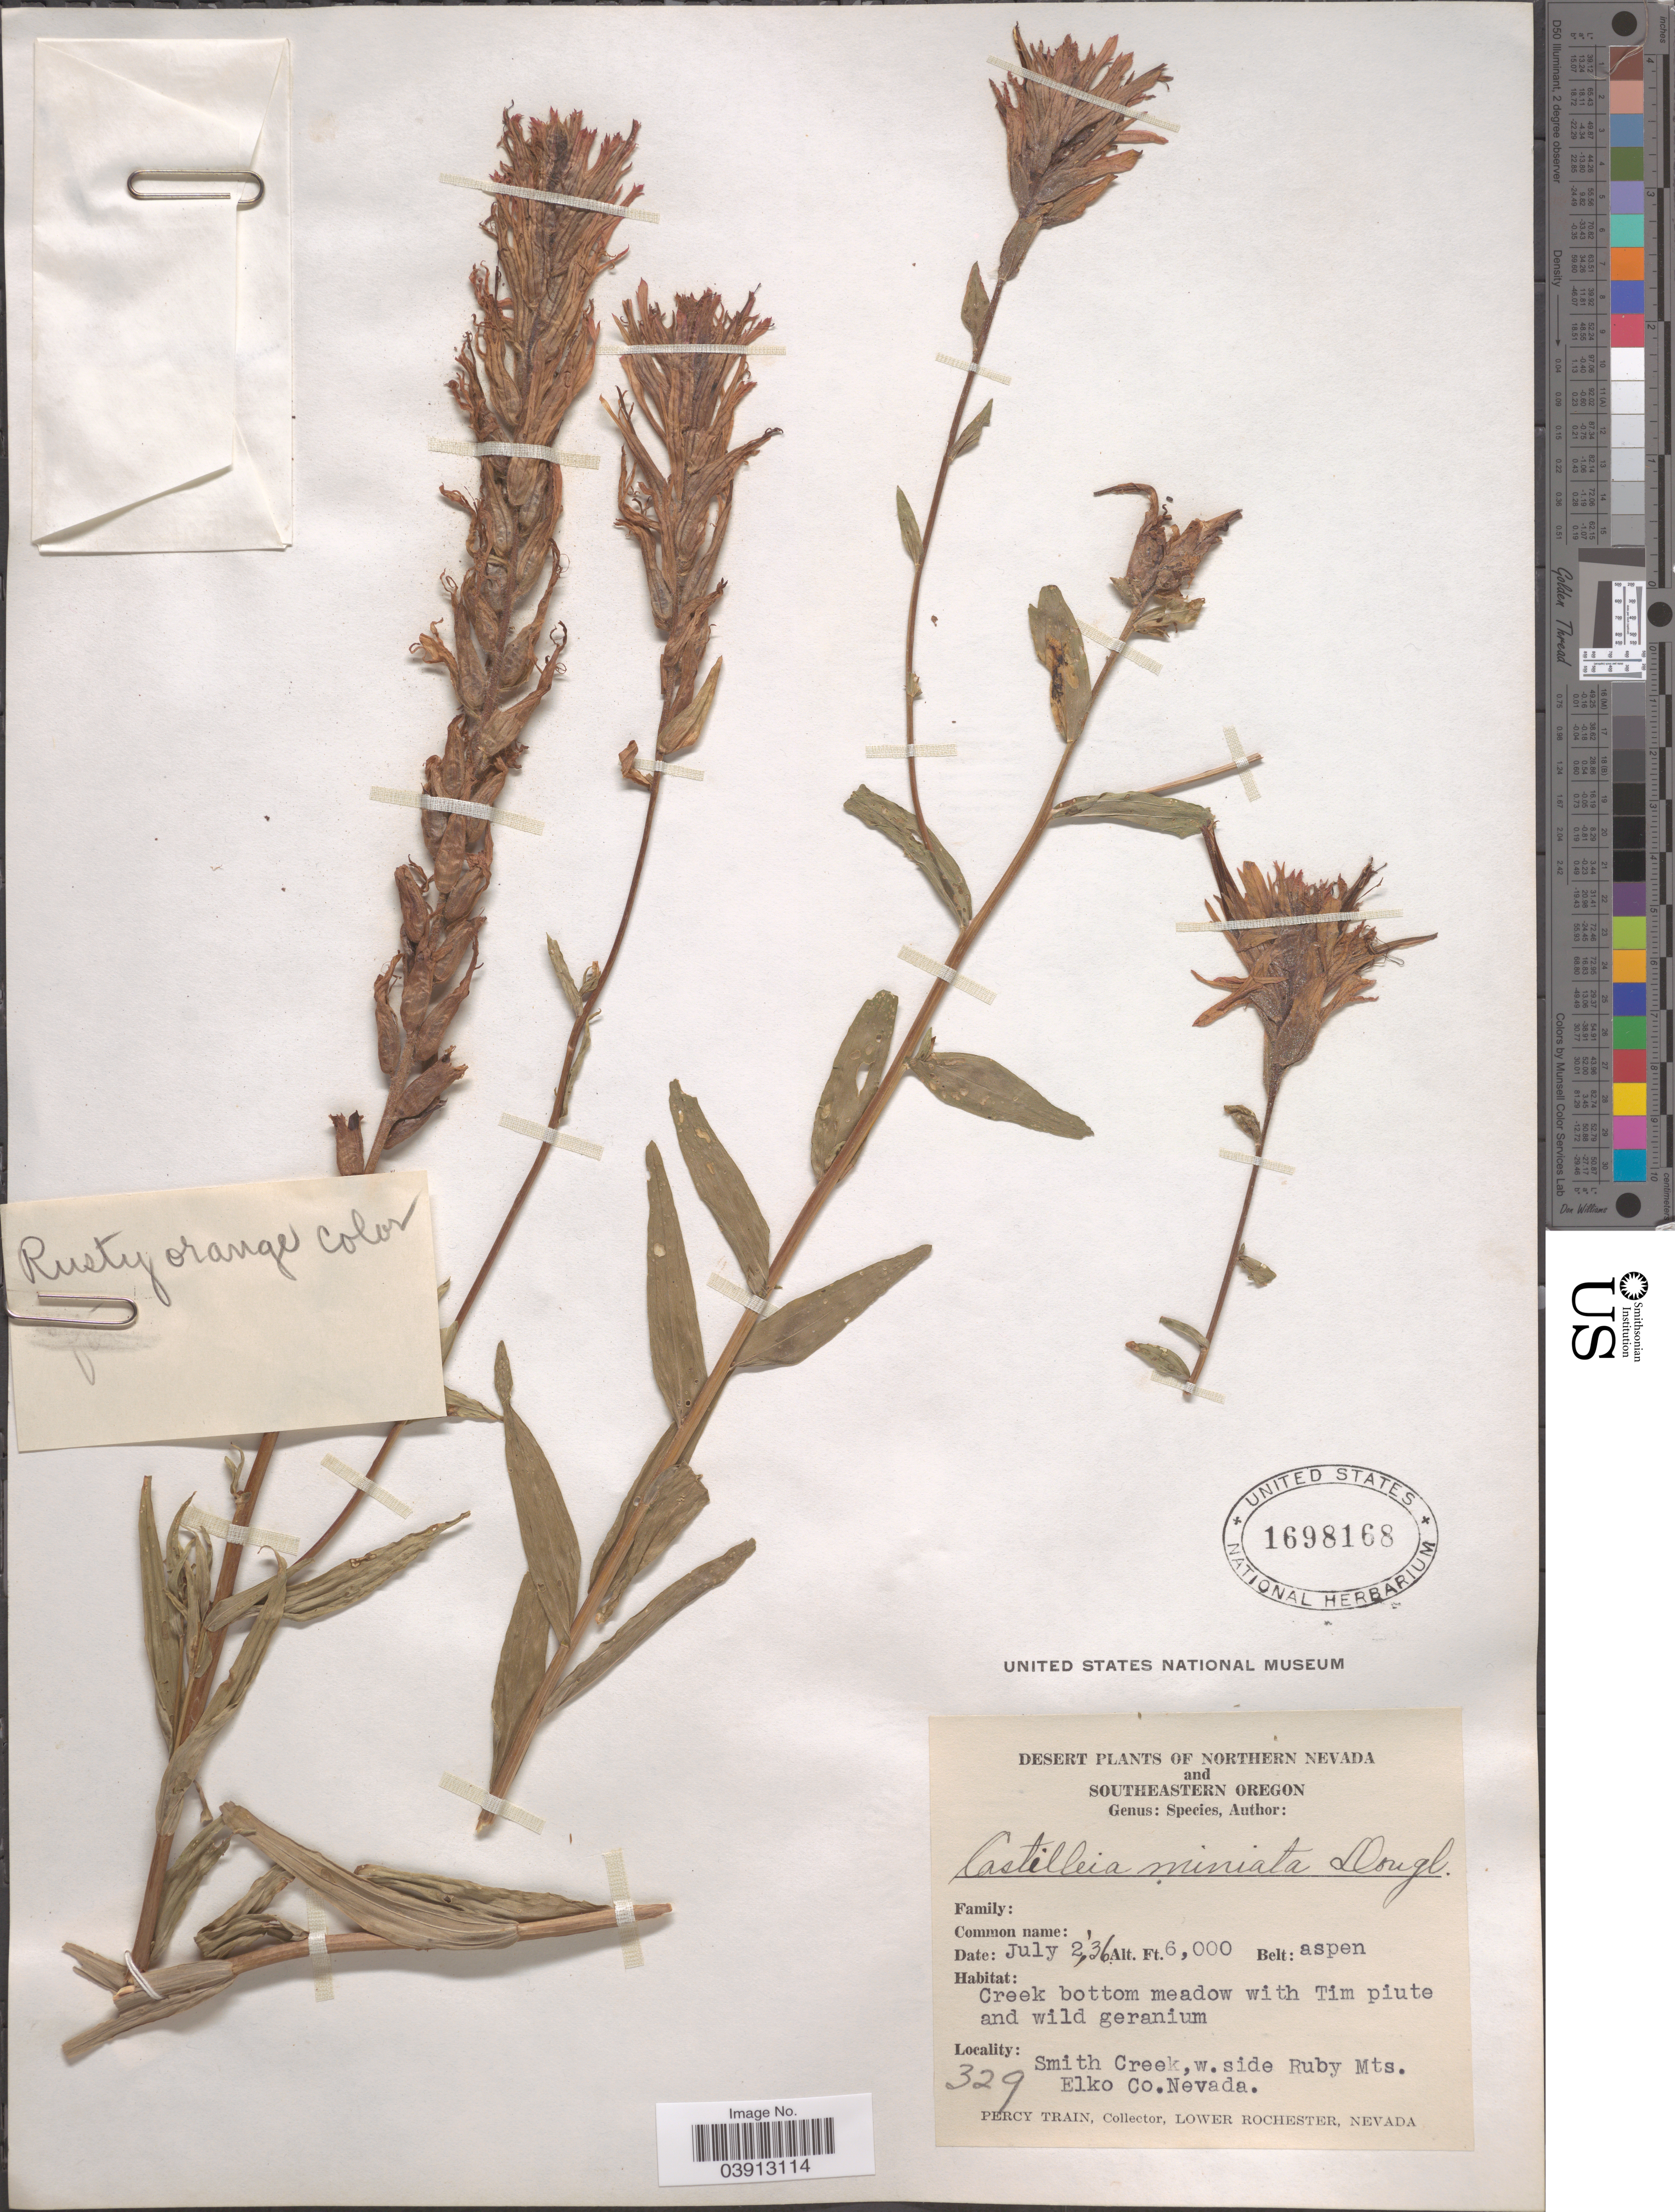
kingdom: Plantae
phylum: Tracheophyta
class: Magnoliopsida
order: Lamiales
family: Orobanchaceae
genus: Castilleja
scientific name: Castilleja miniata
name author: Douglas ex Hook.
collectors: P. Train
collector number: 329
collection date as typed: Transcribed d/m/y: 2/7/36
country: United States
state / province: Nevada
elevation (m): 1829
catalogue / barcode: US 1698168